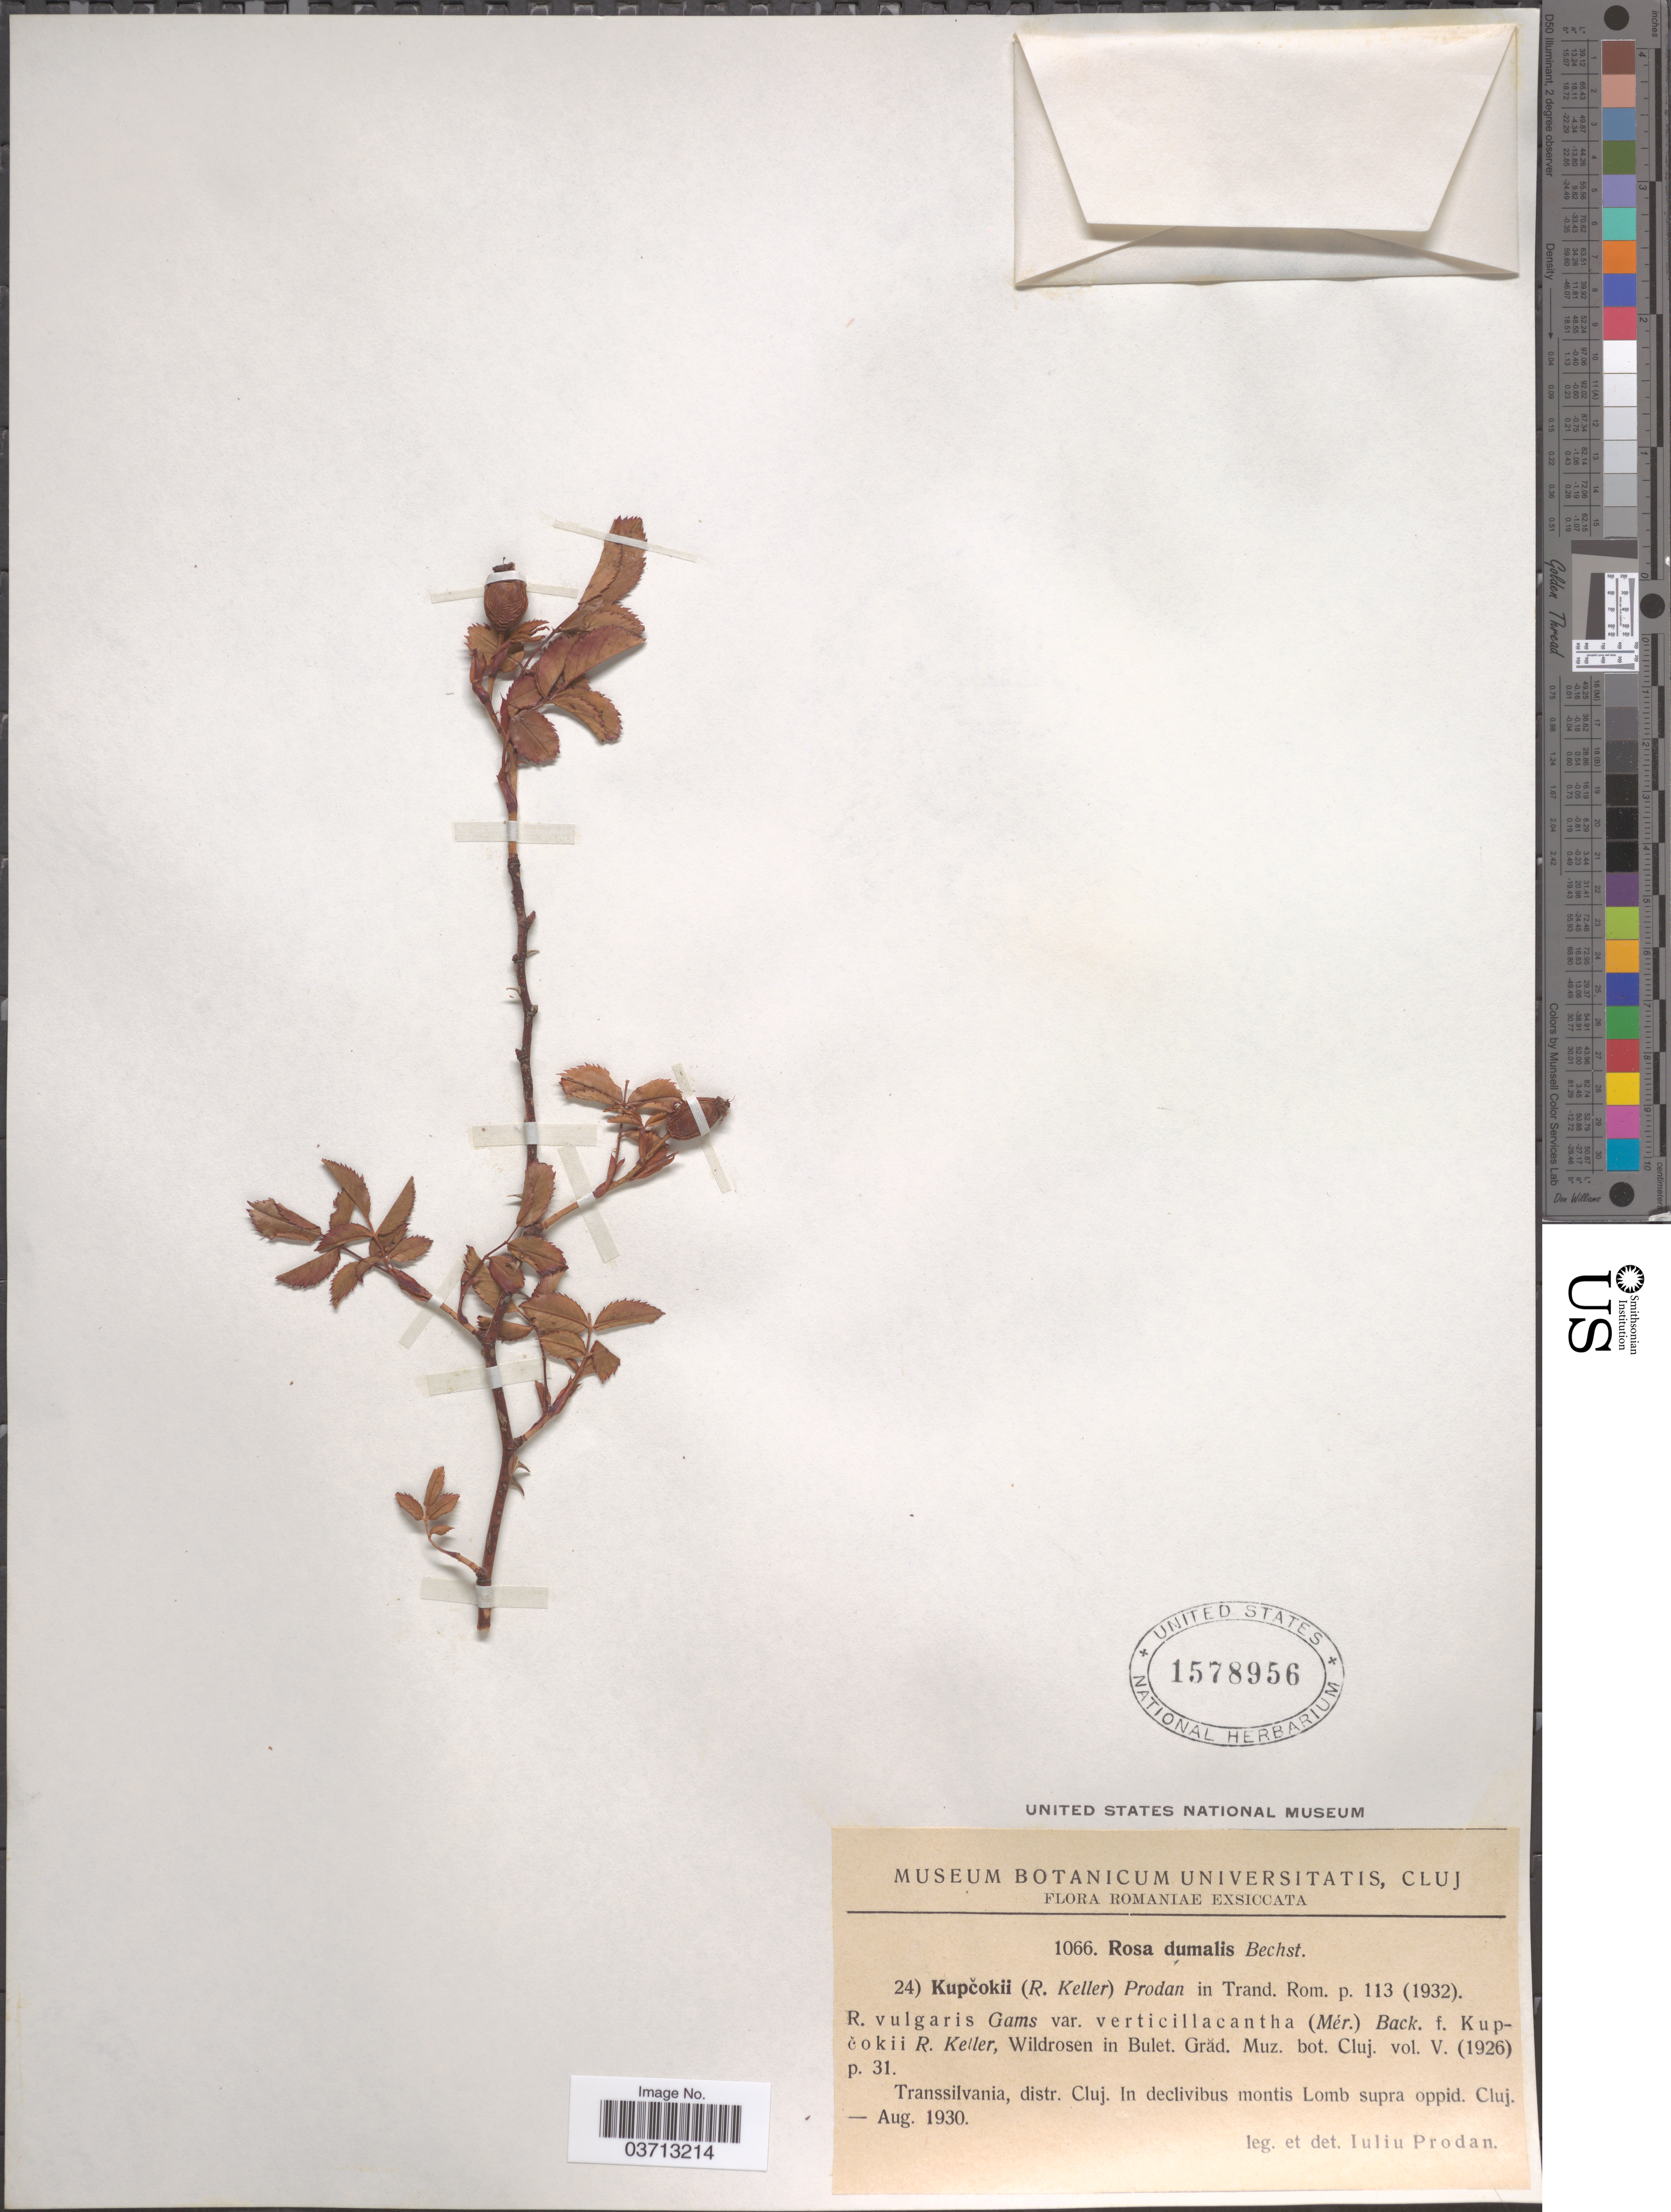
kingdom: Plantae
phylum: Tracheophyta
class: Magnoliopsida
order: Rosales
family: Rosaceae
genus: Rosa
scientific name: Rosa dumalis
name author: Bechst.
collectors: J. Prodan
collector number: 1066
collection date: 1930-08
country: Romania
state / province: Cluj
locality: Tnanssilvania, distr. Cluj. In declivibus montis Lomb supra oppid. Cluj.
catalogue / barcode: US 1578956